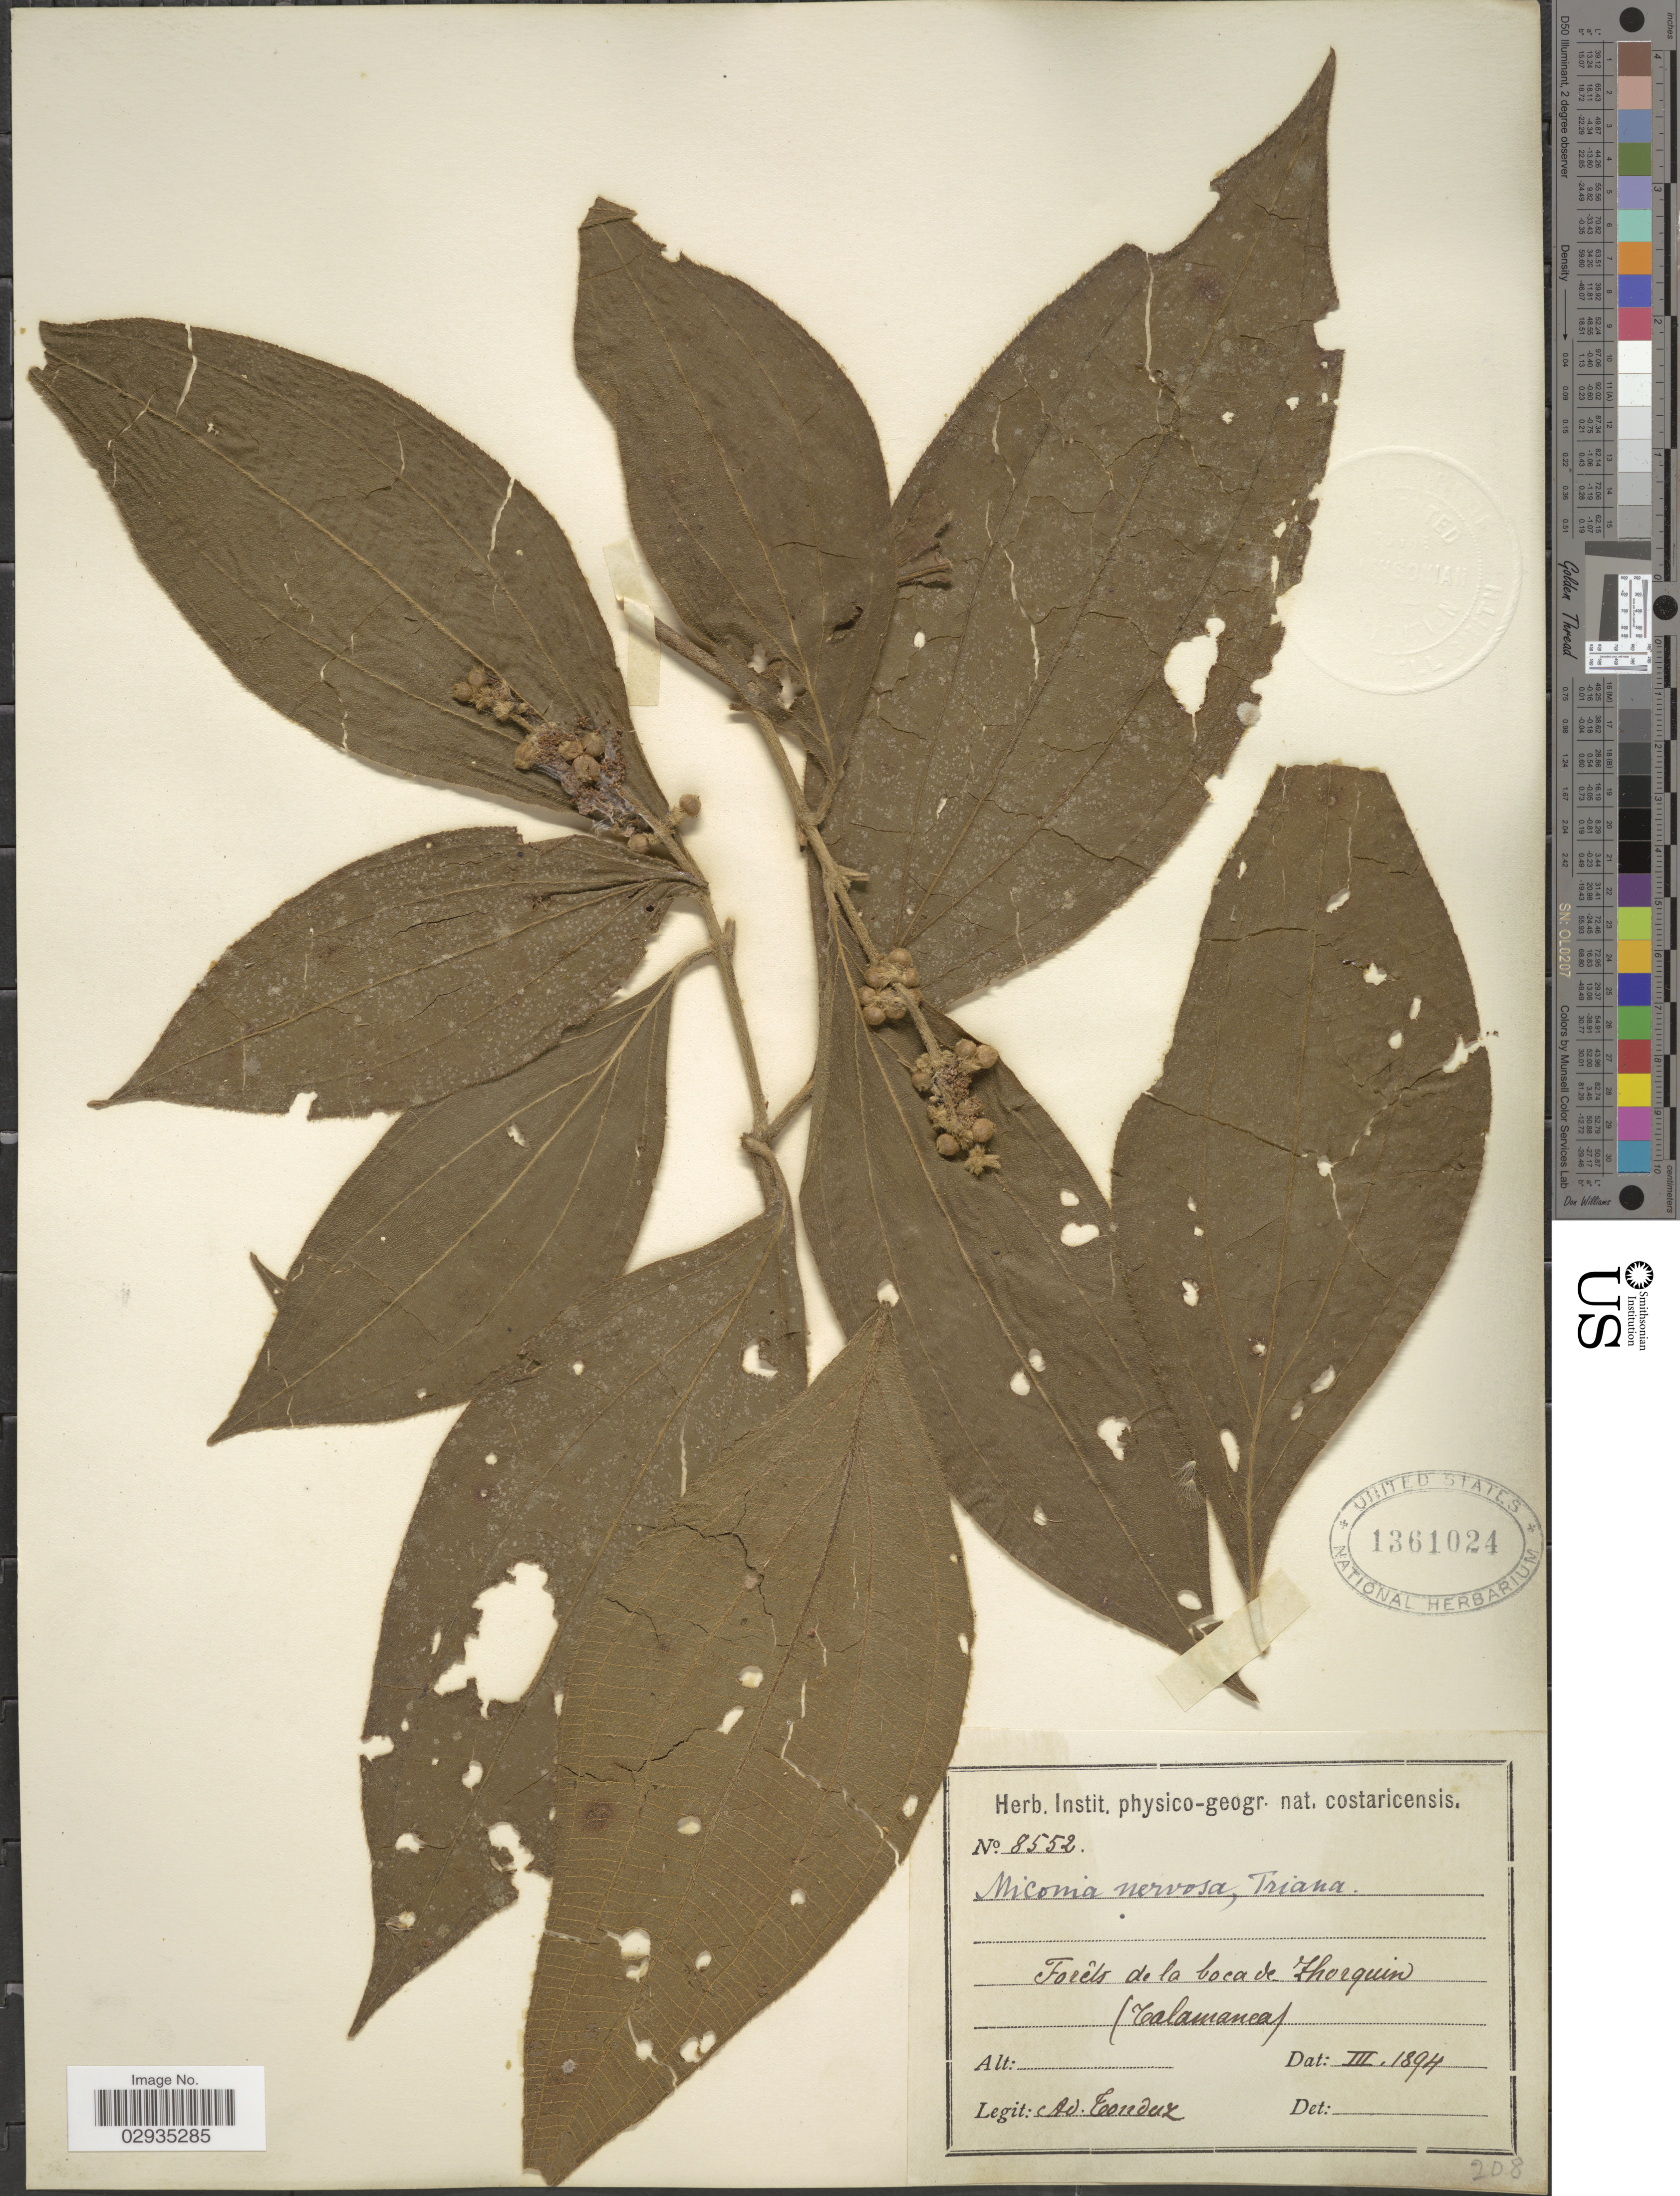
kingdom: Plantae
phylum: Tracheophyta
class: Magnoliopsida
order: Myrtales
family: Melastomataceae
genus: Miconia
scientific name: Miconia nervosa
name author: (Sm.) Triana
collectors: A. Tonduz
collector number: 8552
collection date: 1894-03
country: Costa Rica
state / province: Limón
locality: Forêts de la boca de Zhorquin (Talamanca).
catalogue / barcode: US 1361024